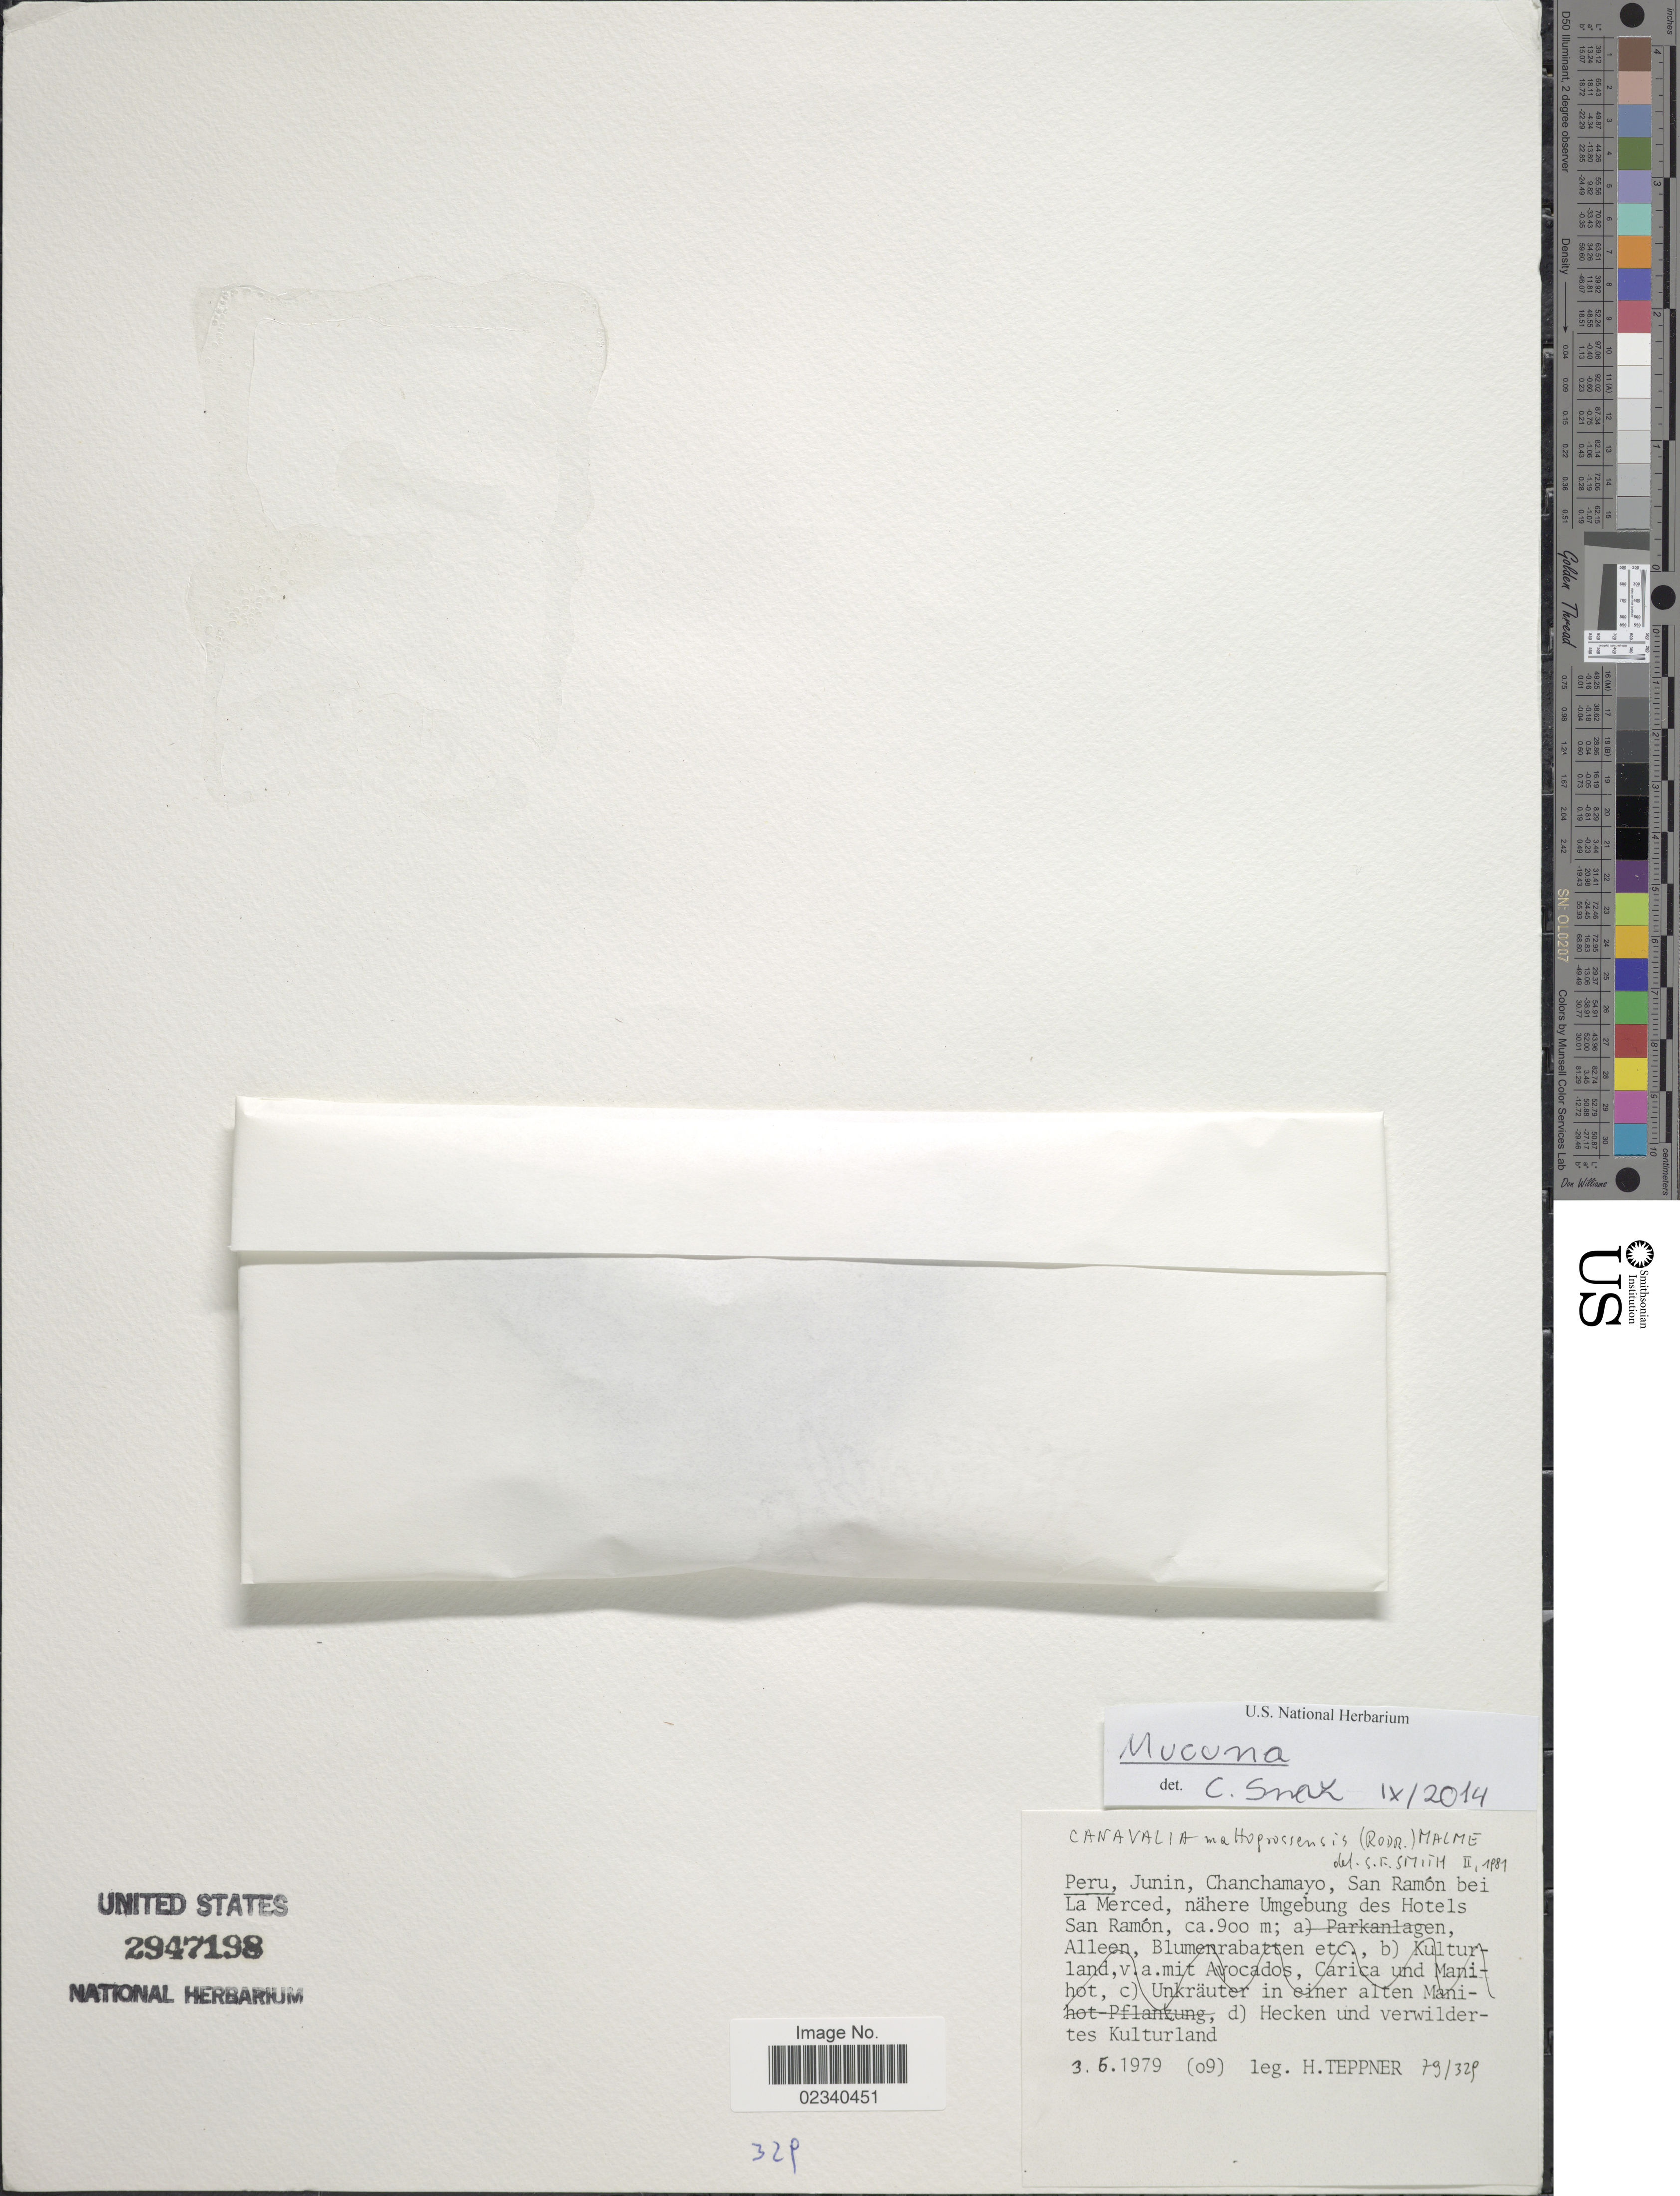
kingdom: Plantae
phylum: Tracheophyta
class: Magnoliopsida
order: Fabales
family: Fabaceae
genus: Mucuna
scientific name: Mucuna sp.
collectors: H. Teppner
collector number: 09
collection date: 1979-06-03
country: Peru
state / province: Junín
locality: Chanchamayo, San Ramon bei La Merced, nahere Umgebung des Hotels San Ramon.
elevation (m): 900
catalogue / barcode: US 2947198